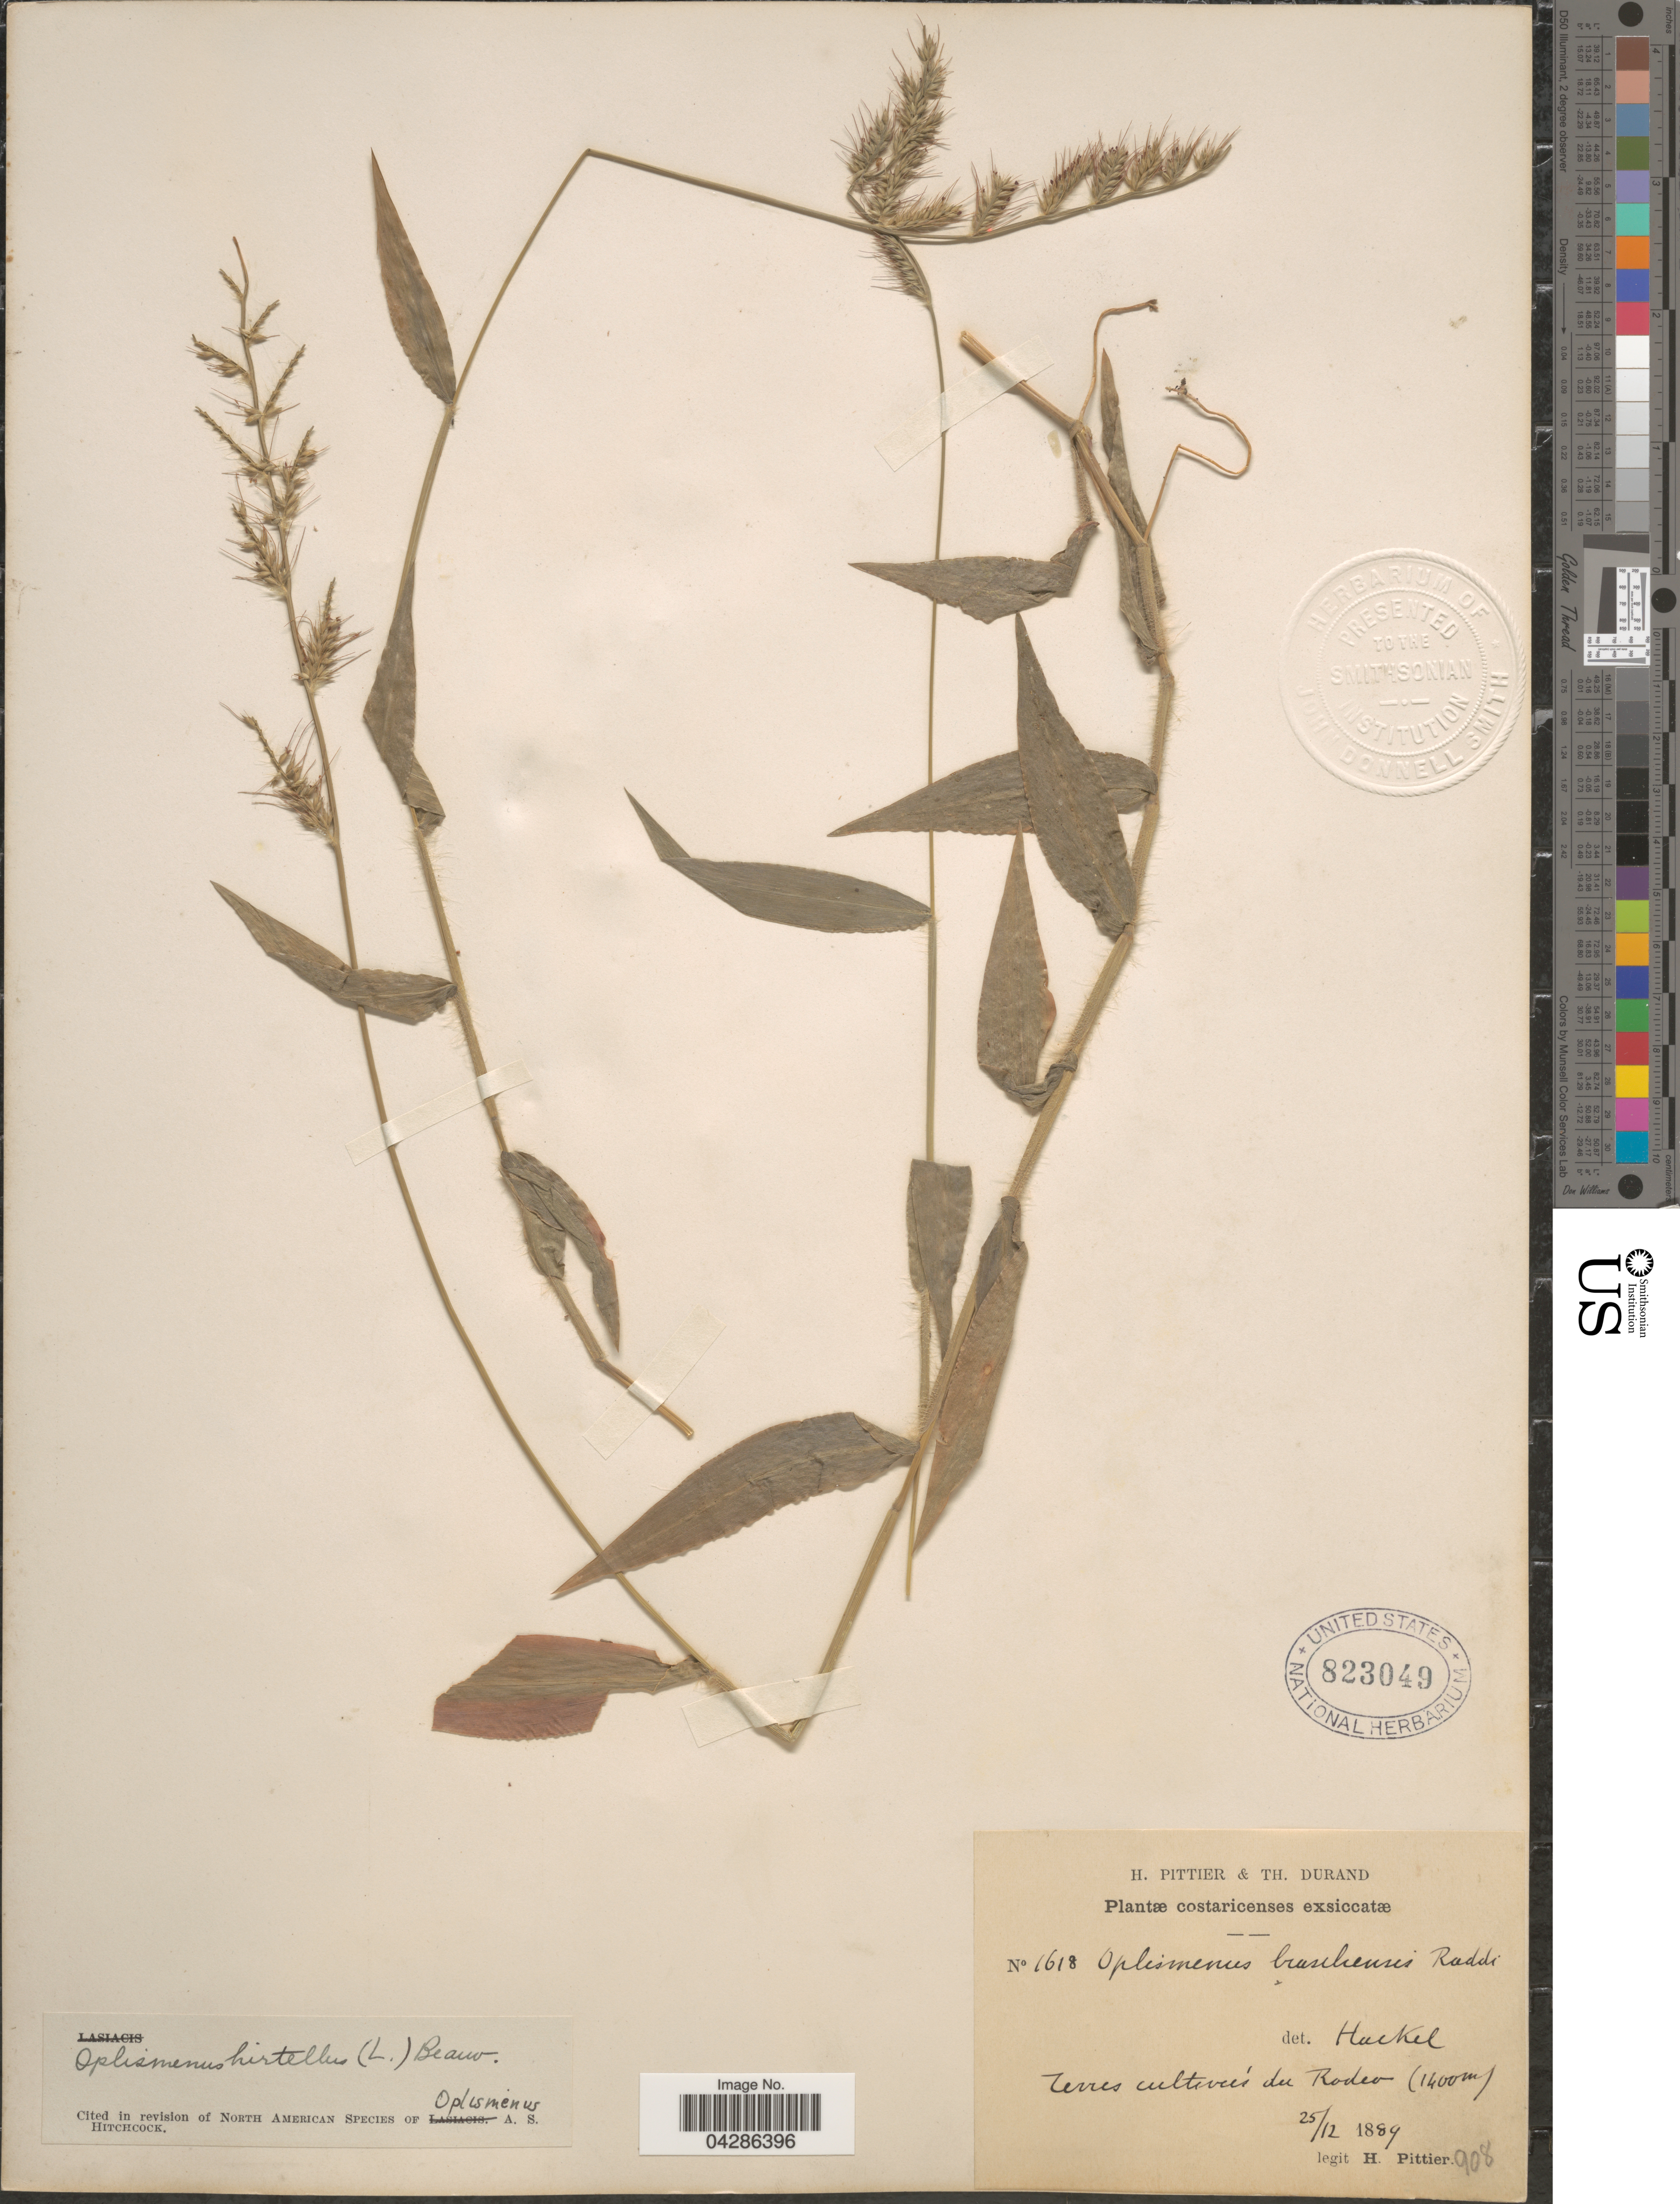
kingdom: Plantae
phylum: Tracheophyta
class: Liliopsida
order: Poales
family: Poaceae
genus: Oplismenus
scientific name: Oplismenus hirtellus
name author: (L.) P. Beauv.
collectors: H. F. Pittier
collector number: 1618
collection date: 1889-12-25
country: Costa Rica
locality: Costaricenses exsiccatæ. Terres cultivus du Rodeo.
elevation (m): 1400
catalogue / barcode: US 823049